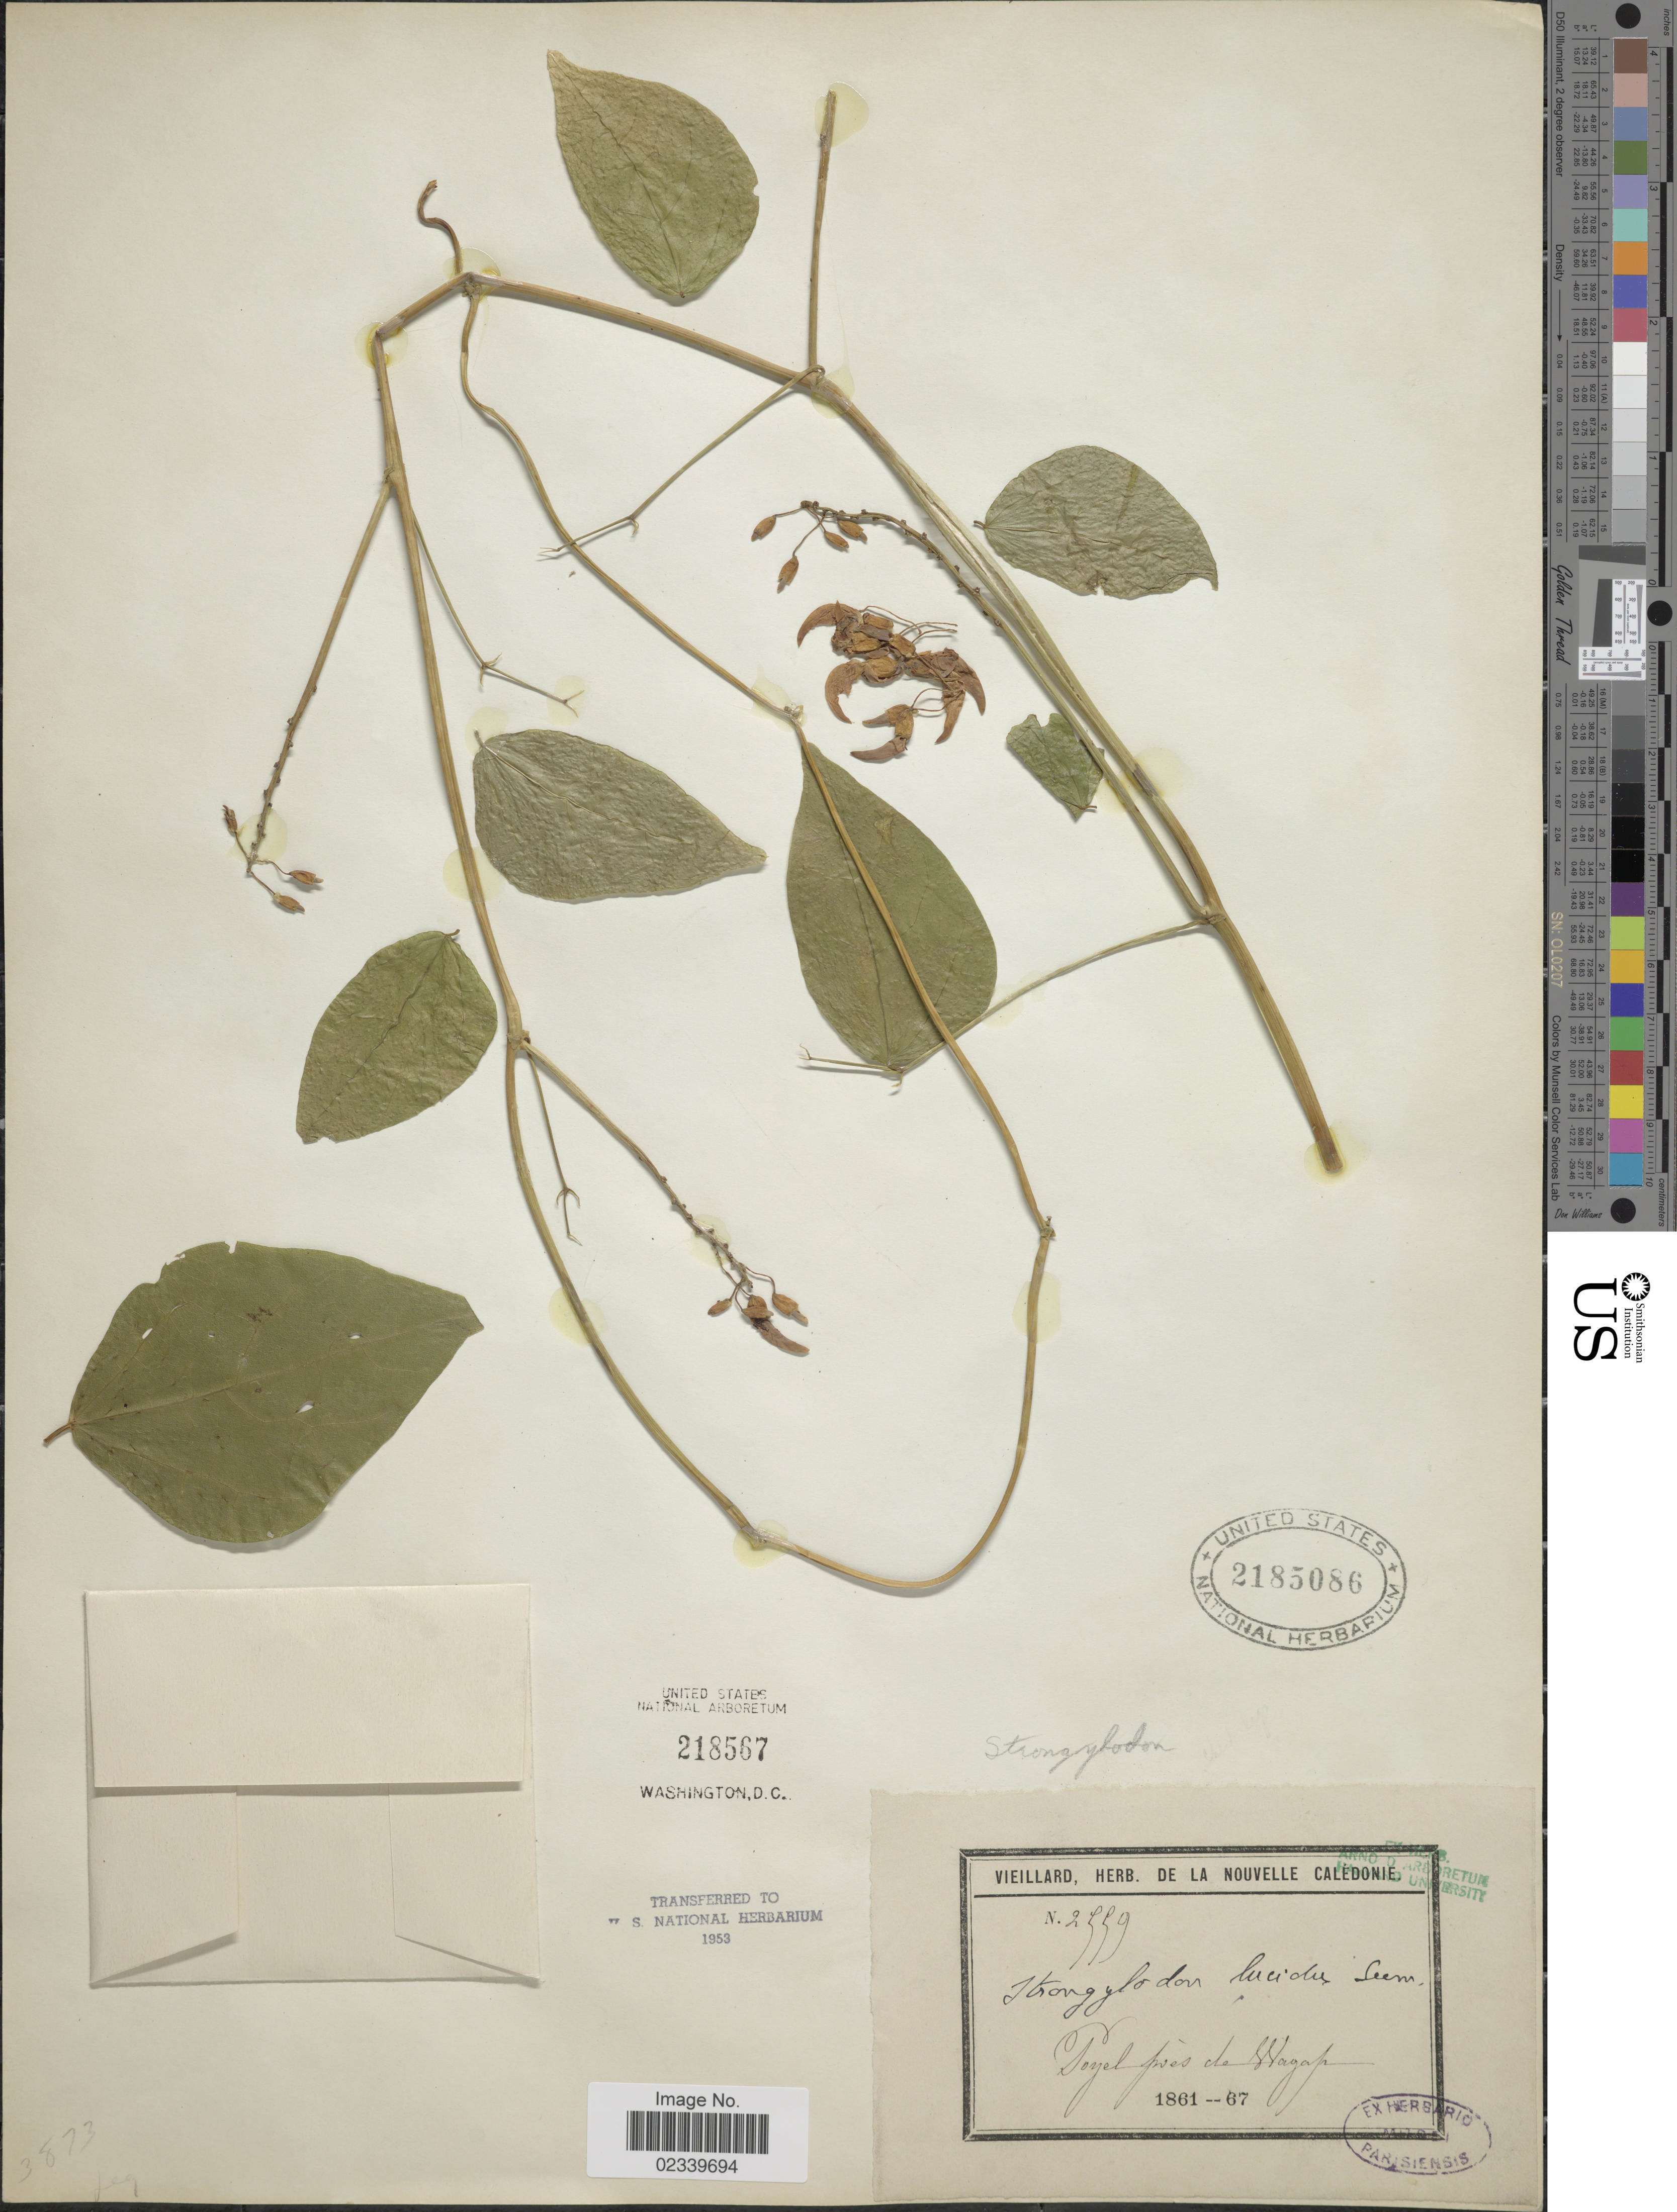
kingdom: Plantae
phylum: Tracheophyta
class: Magnoliopsida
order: Fabales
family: Fabaceae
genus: Strongylodon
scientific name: Strongylodon lucidus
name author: (G. Forst.) Seem.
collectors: -. Vieillard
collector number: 2559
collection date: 1861/1867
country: New Caledonia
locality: Toyel [interpreted] pres de Wagap.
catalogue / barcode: US 2185086